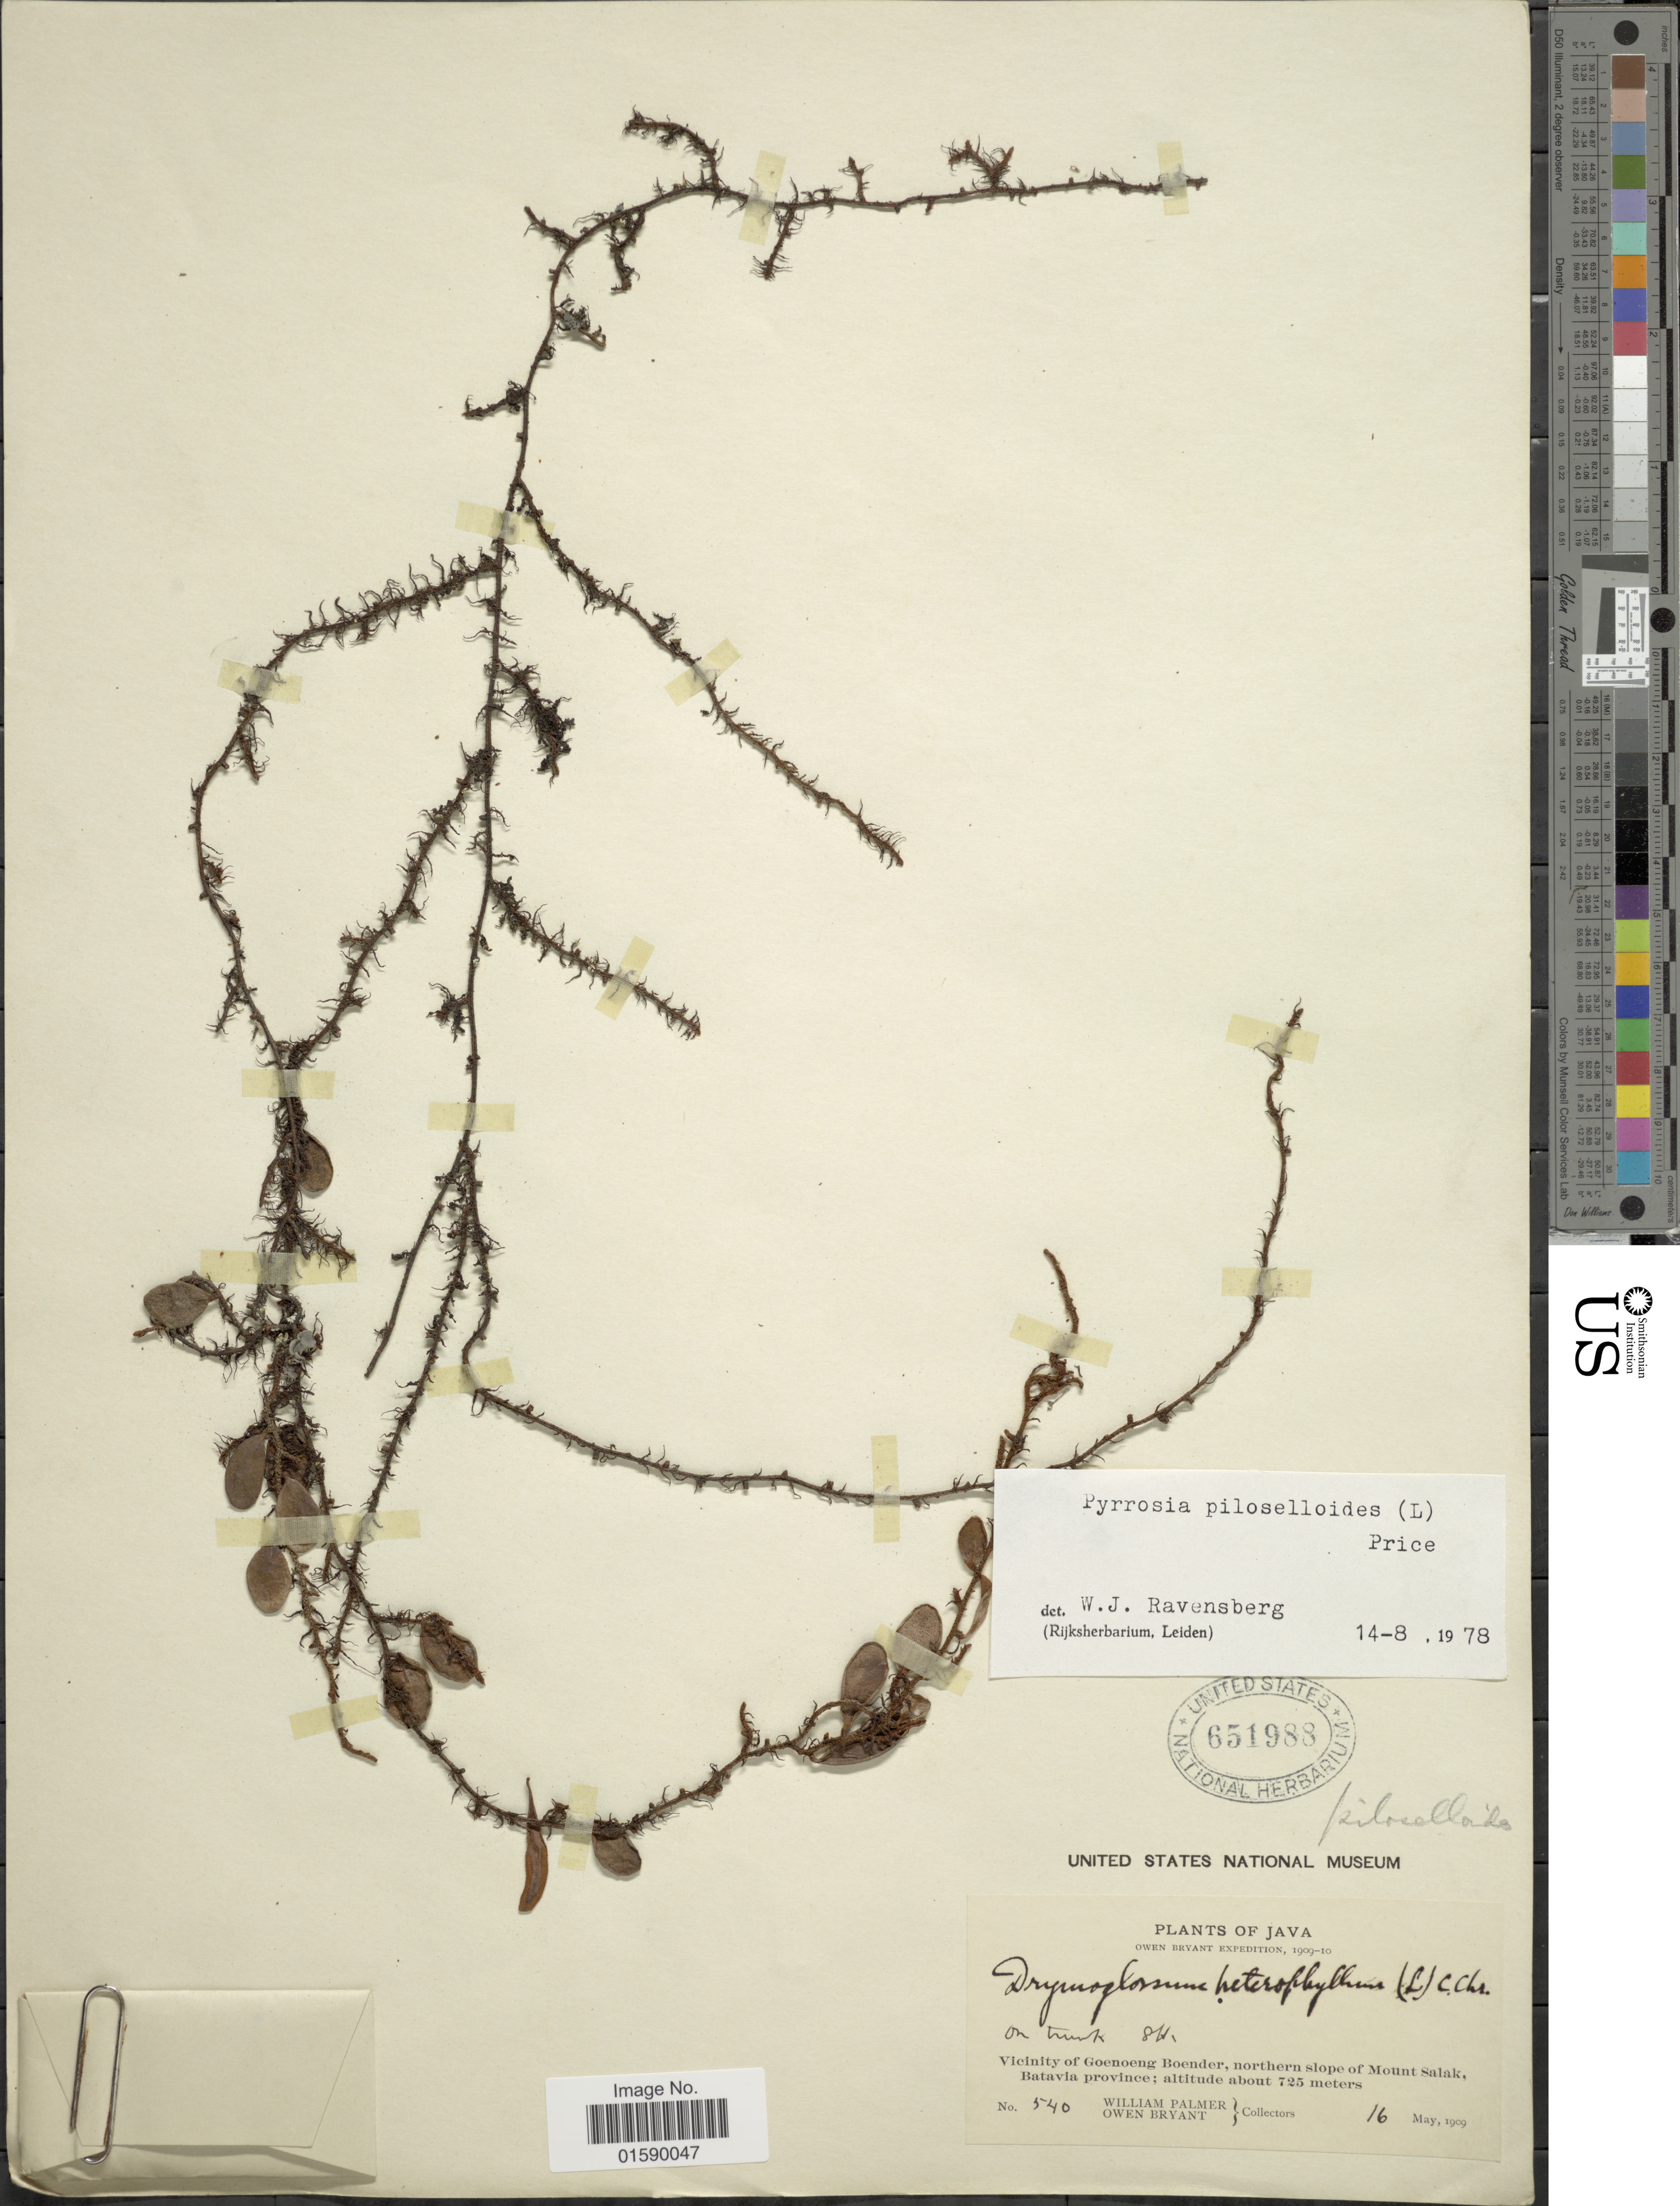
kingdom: Plantae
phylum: Tracheophyta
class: Polypodiopsida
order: Polypodiales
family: Polypodiaceae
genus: Pyrrosia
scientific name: Pyrrosia piloselloides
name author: (L.) M.G. Price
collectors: W. Palmer & O. Bryant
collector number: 540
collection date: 1909-05-16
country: Indonesia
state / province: Java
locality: Java, Vicinity of Goenoeng Boender, northern slope of Mount Salak, Batavia province.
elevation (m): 725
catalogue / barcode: US 651988